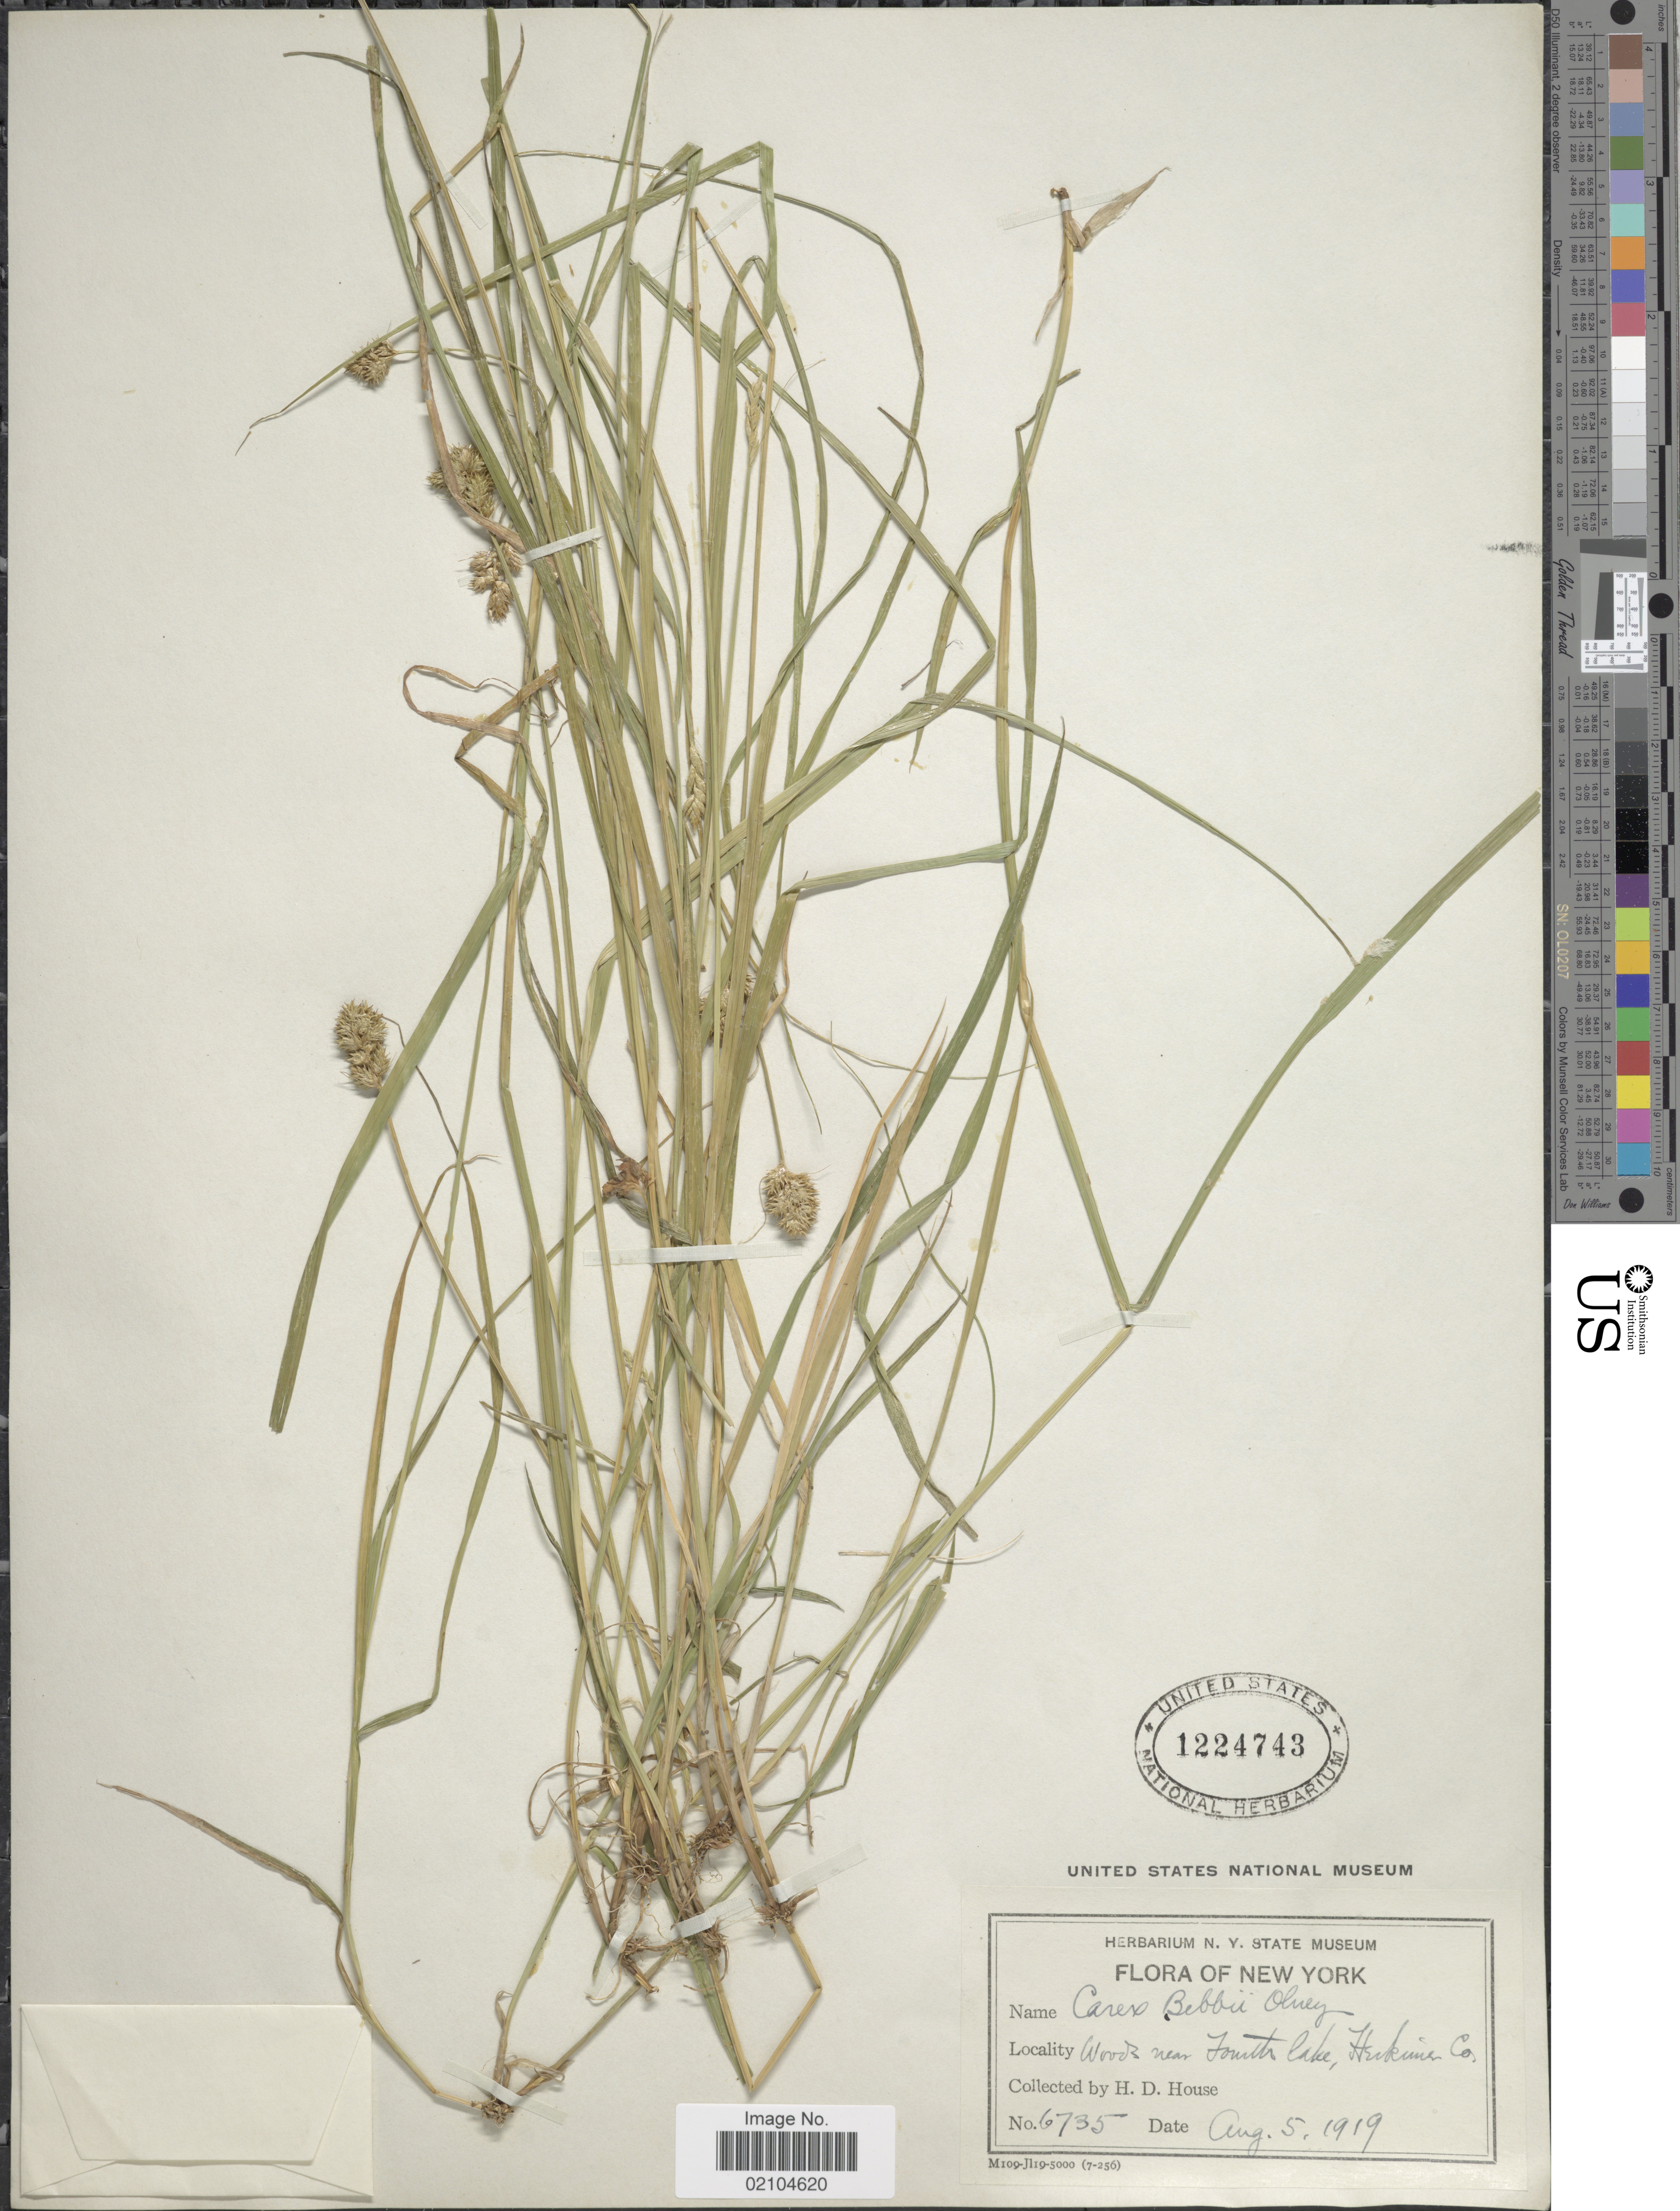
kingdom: Plantae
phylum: Tracheophyta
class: Liliopsida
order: Poales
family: Cyperaceae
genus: Carex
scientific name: Carex bebbii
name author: (L.H. Bailey) Olney ex Fernald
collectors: H. D. House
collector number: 6735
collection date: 1919-08-05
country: United States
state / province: New York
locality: Woods near Fourth Lake, Herkine Co.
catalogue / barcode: US 1224743